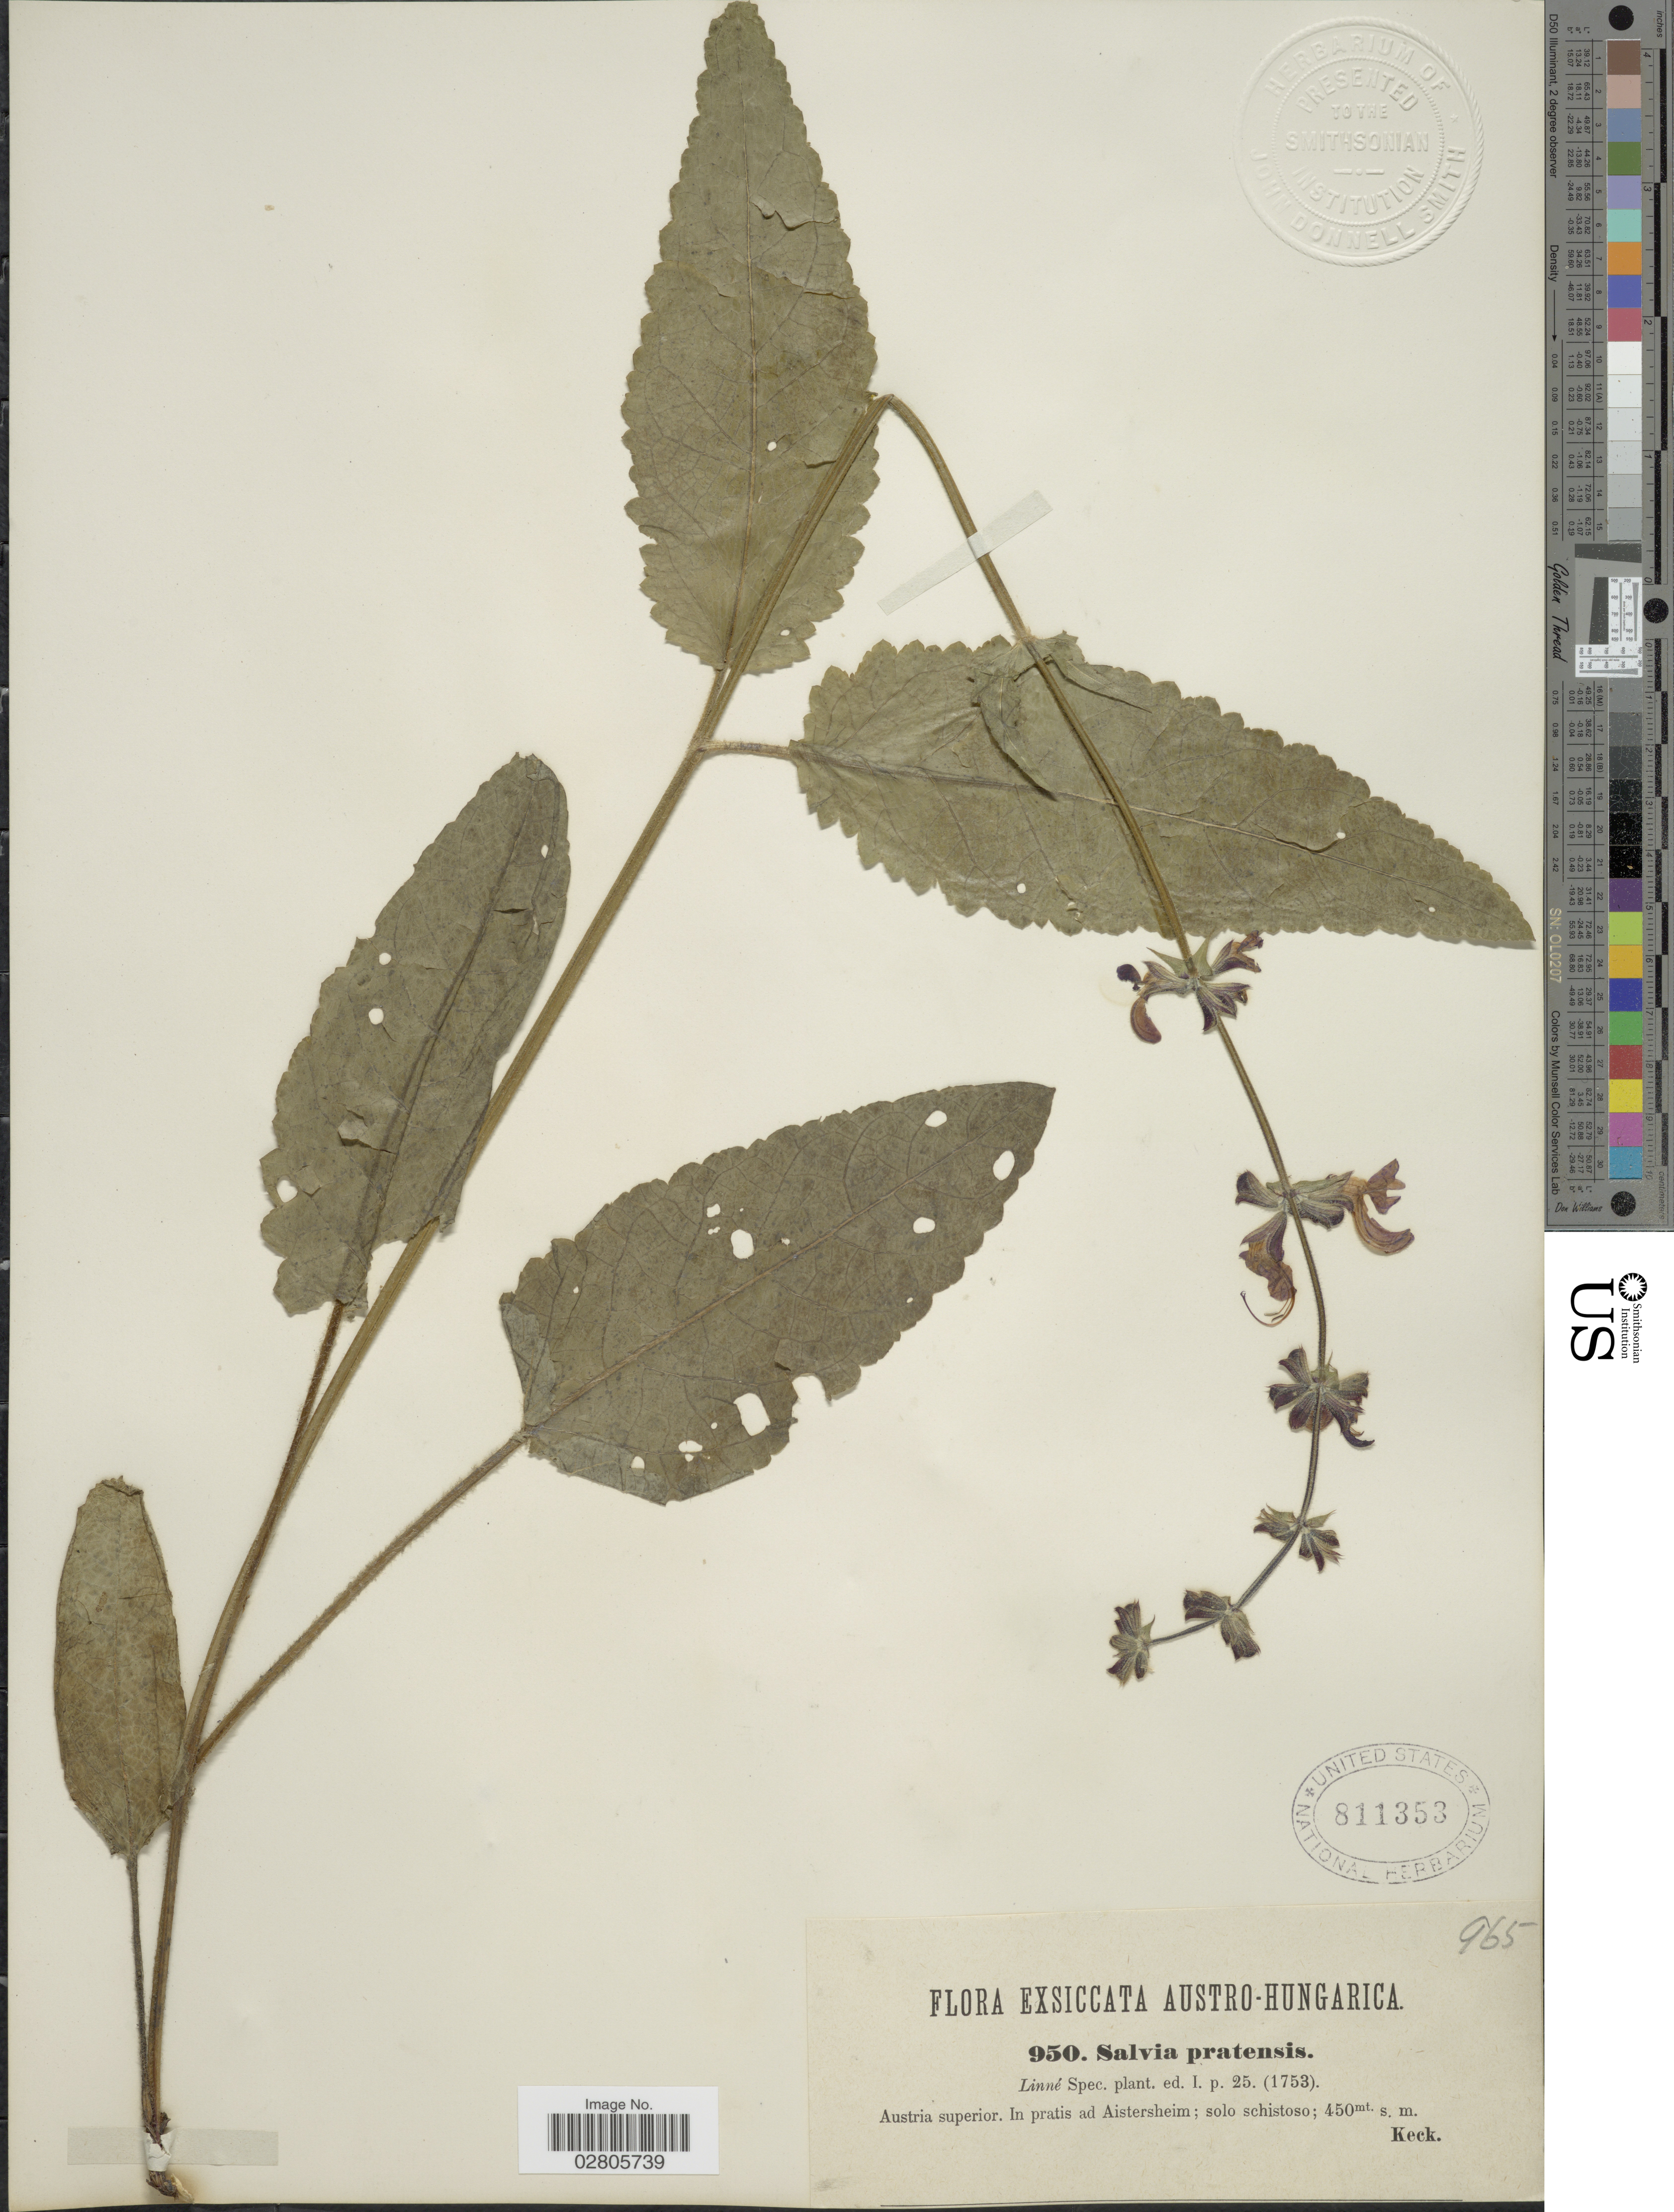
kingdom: Plantae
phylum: Tracheophyta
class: Magnoliopsida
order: Lamiales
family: Lamiaceae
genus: Salvia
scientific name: Salvia pratensis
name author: L.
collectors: -- Keck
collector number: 950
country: Austria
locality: Austro-Hungarica. Austria superior. In pratis ad Aistersheim; solo schistoso.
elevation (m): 450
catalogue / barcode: US 811353